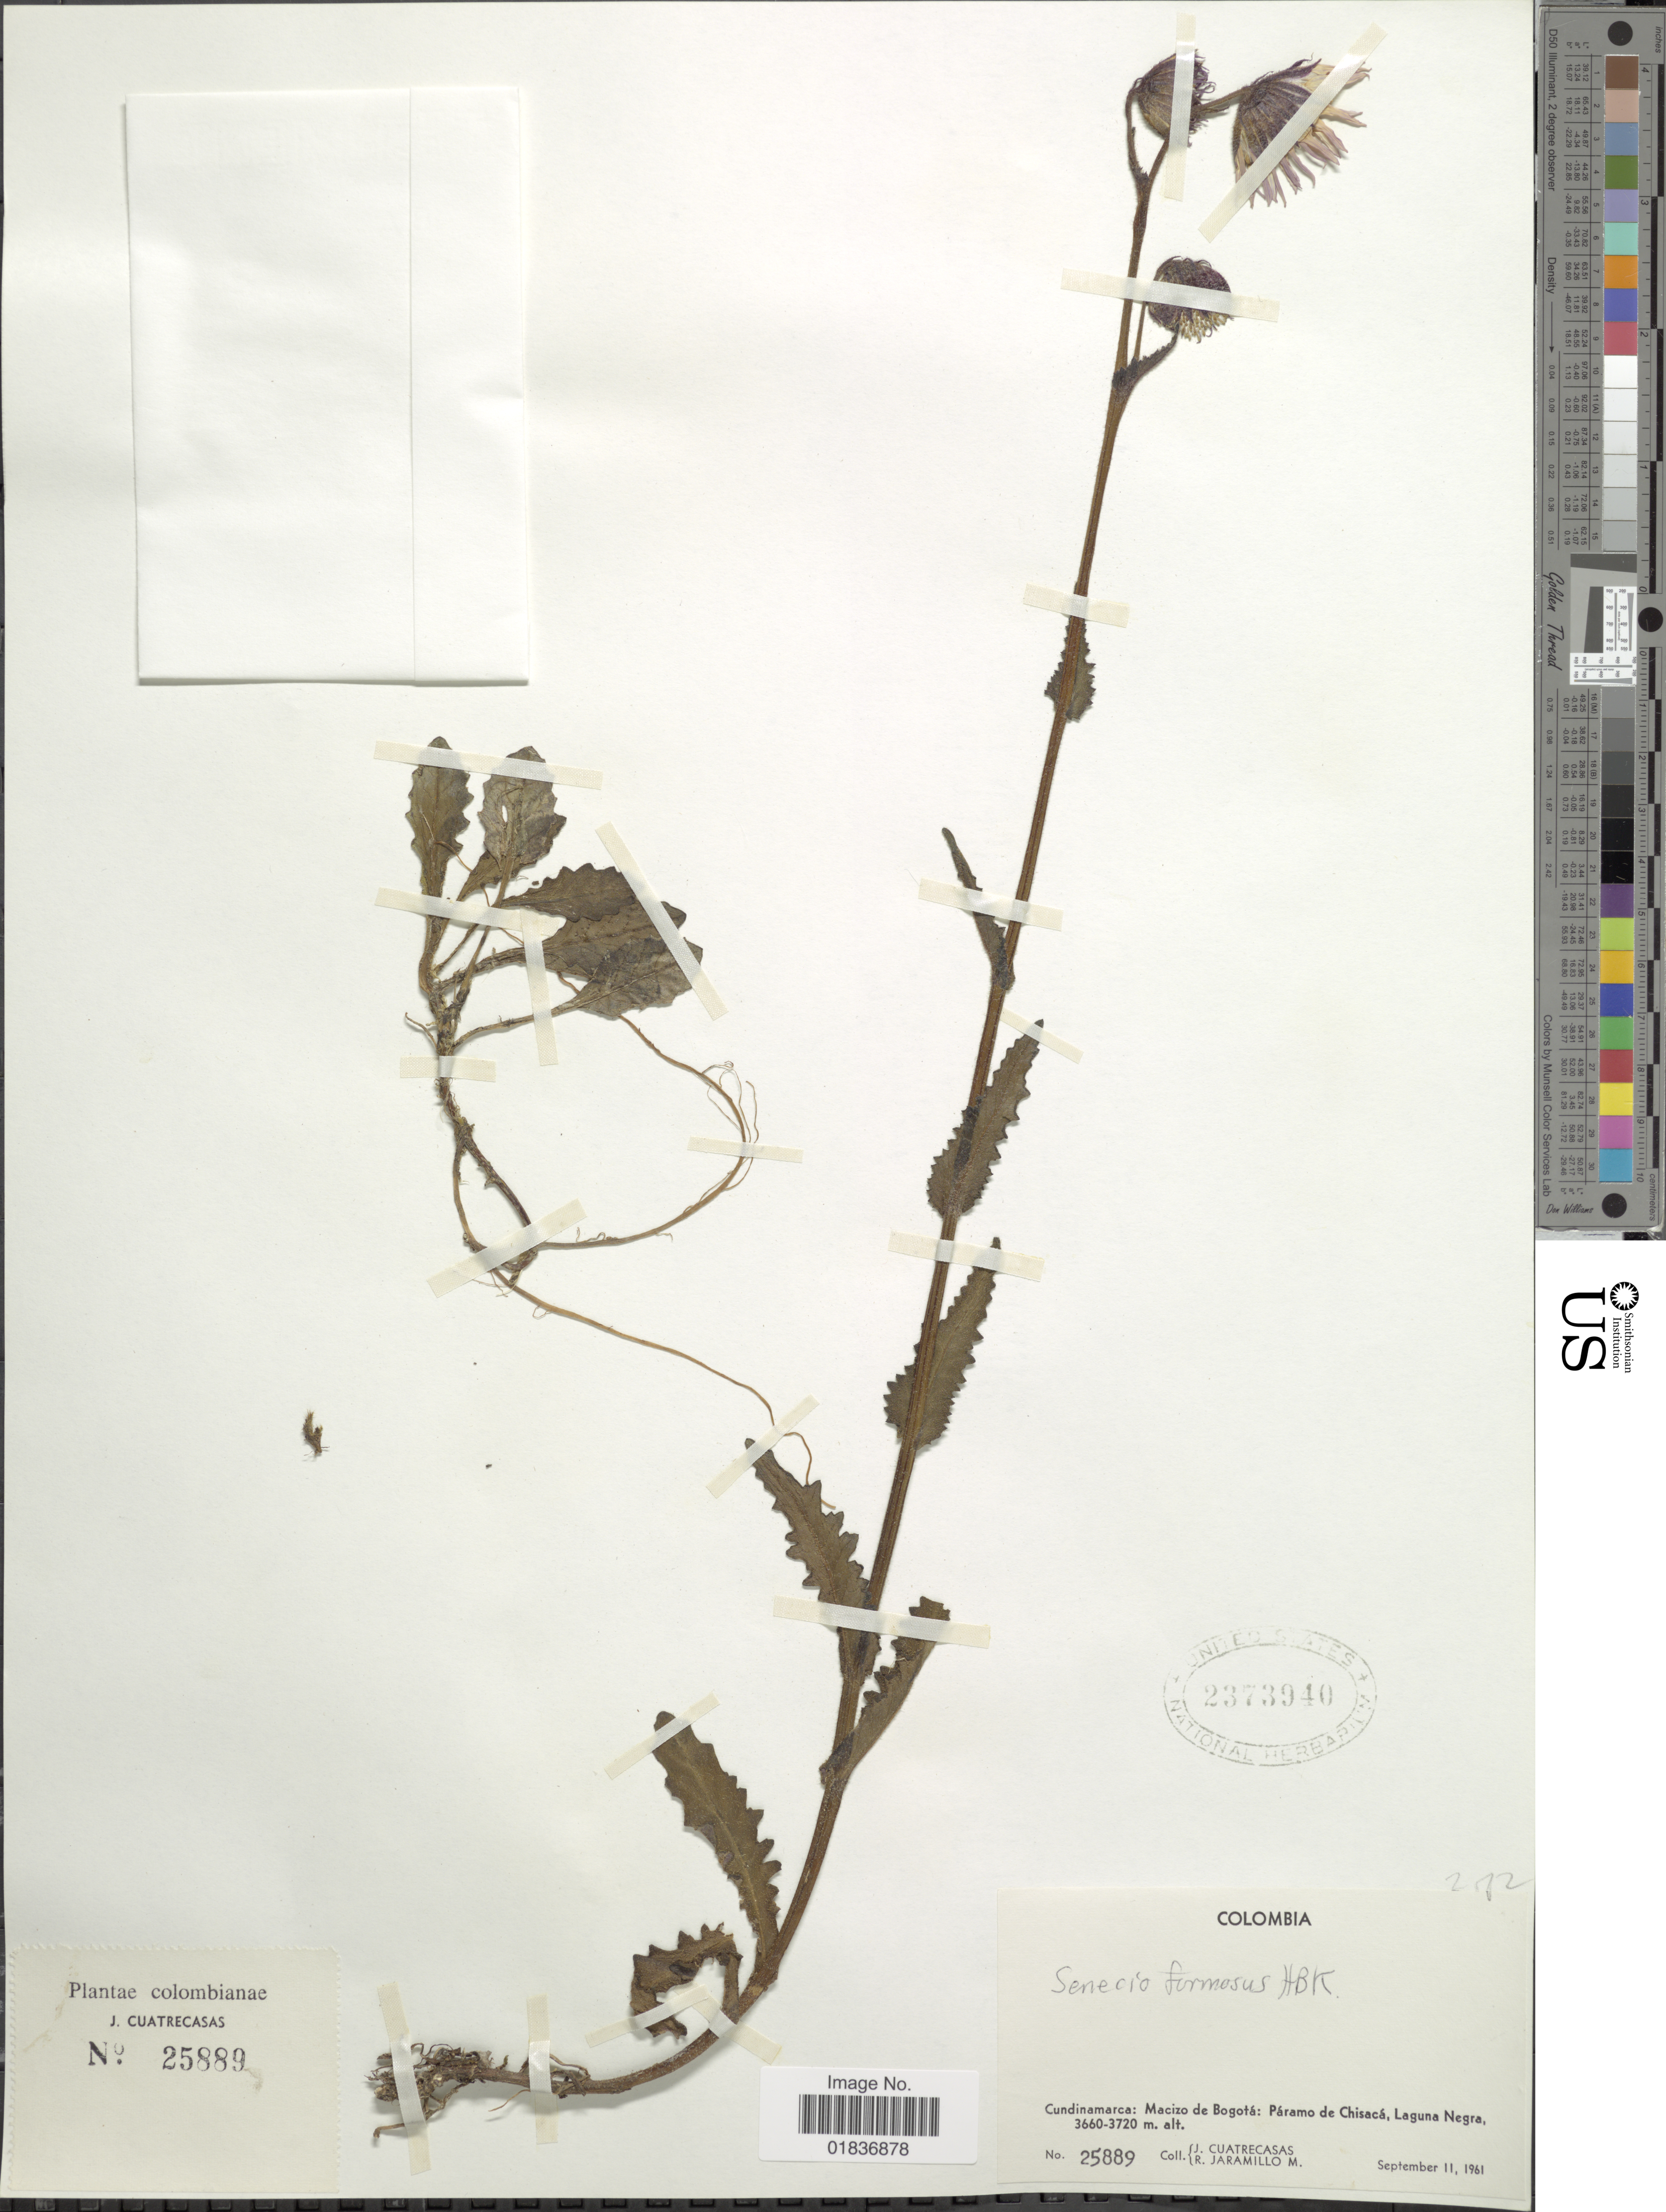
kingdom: Plantae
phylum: Tracheophyta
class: Magnoliopsida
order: Asterales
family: Asteraceae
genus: Senecio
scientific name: Senecio wedglacialis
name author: Cuatrec.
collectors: J. Cuatrecasas & R. Jaramillo M.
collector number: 25889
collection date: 1961-09-11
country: Colombia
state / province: Cundinamarca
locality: Cundinamarca: Macizo de Bogota: Paramo de Chisaca, Laguna Negra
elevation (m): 3660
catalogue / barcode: US 2373940